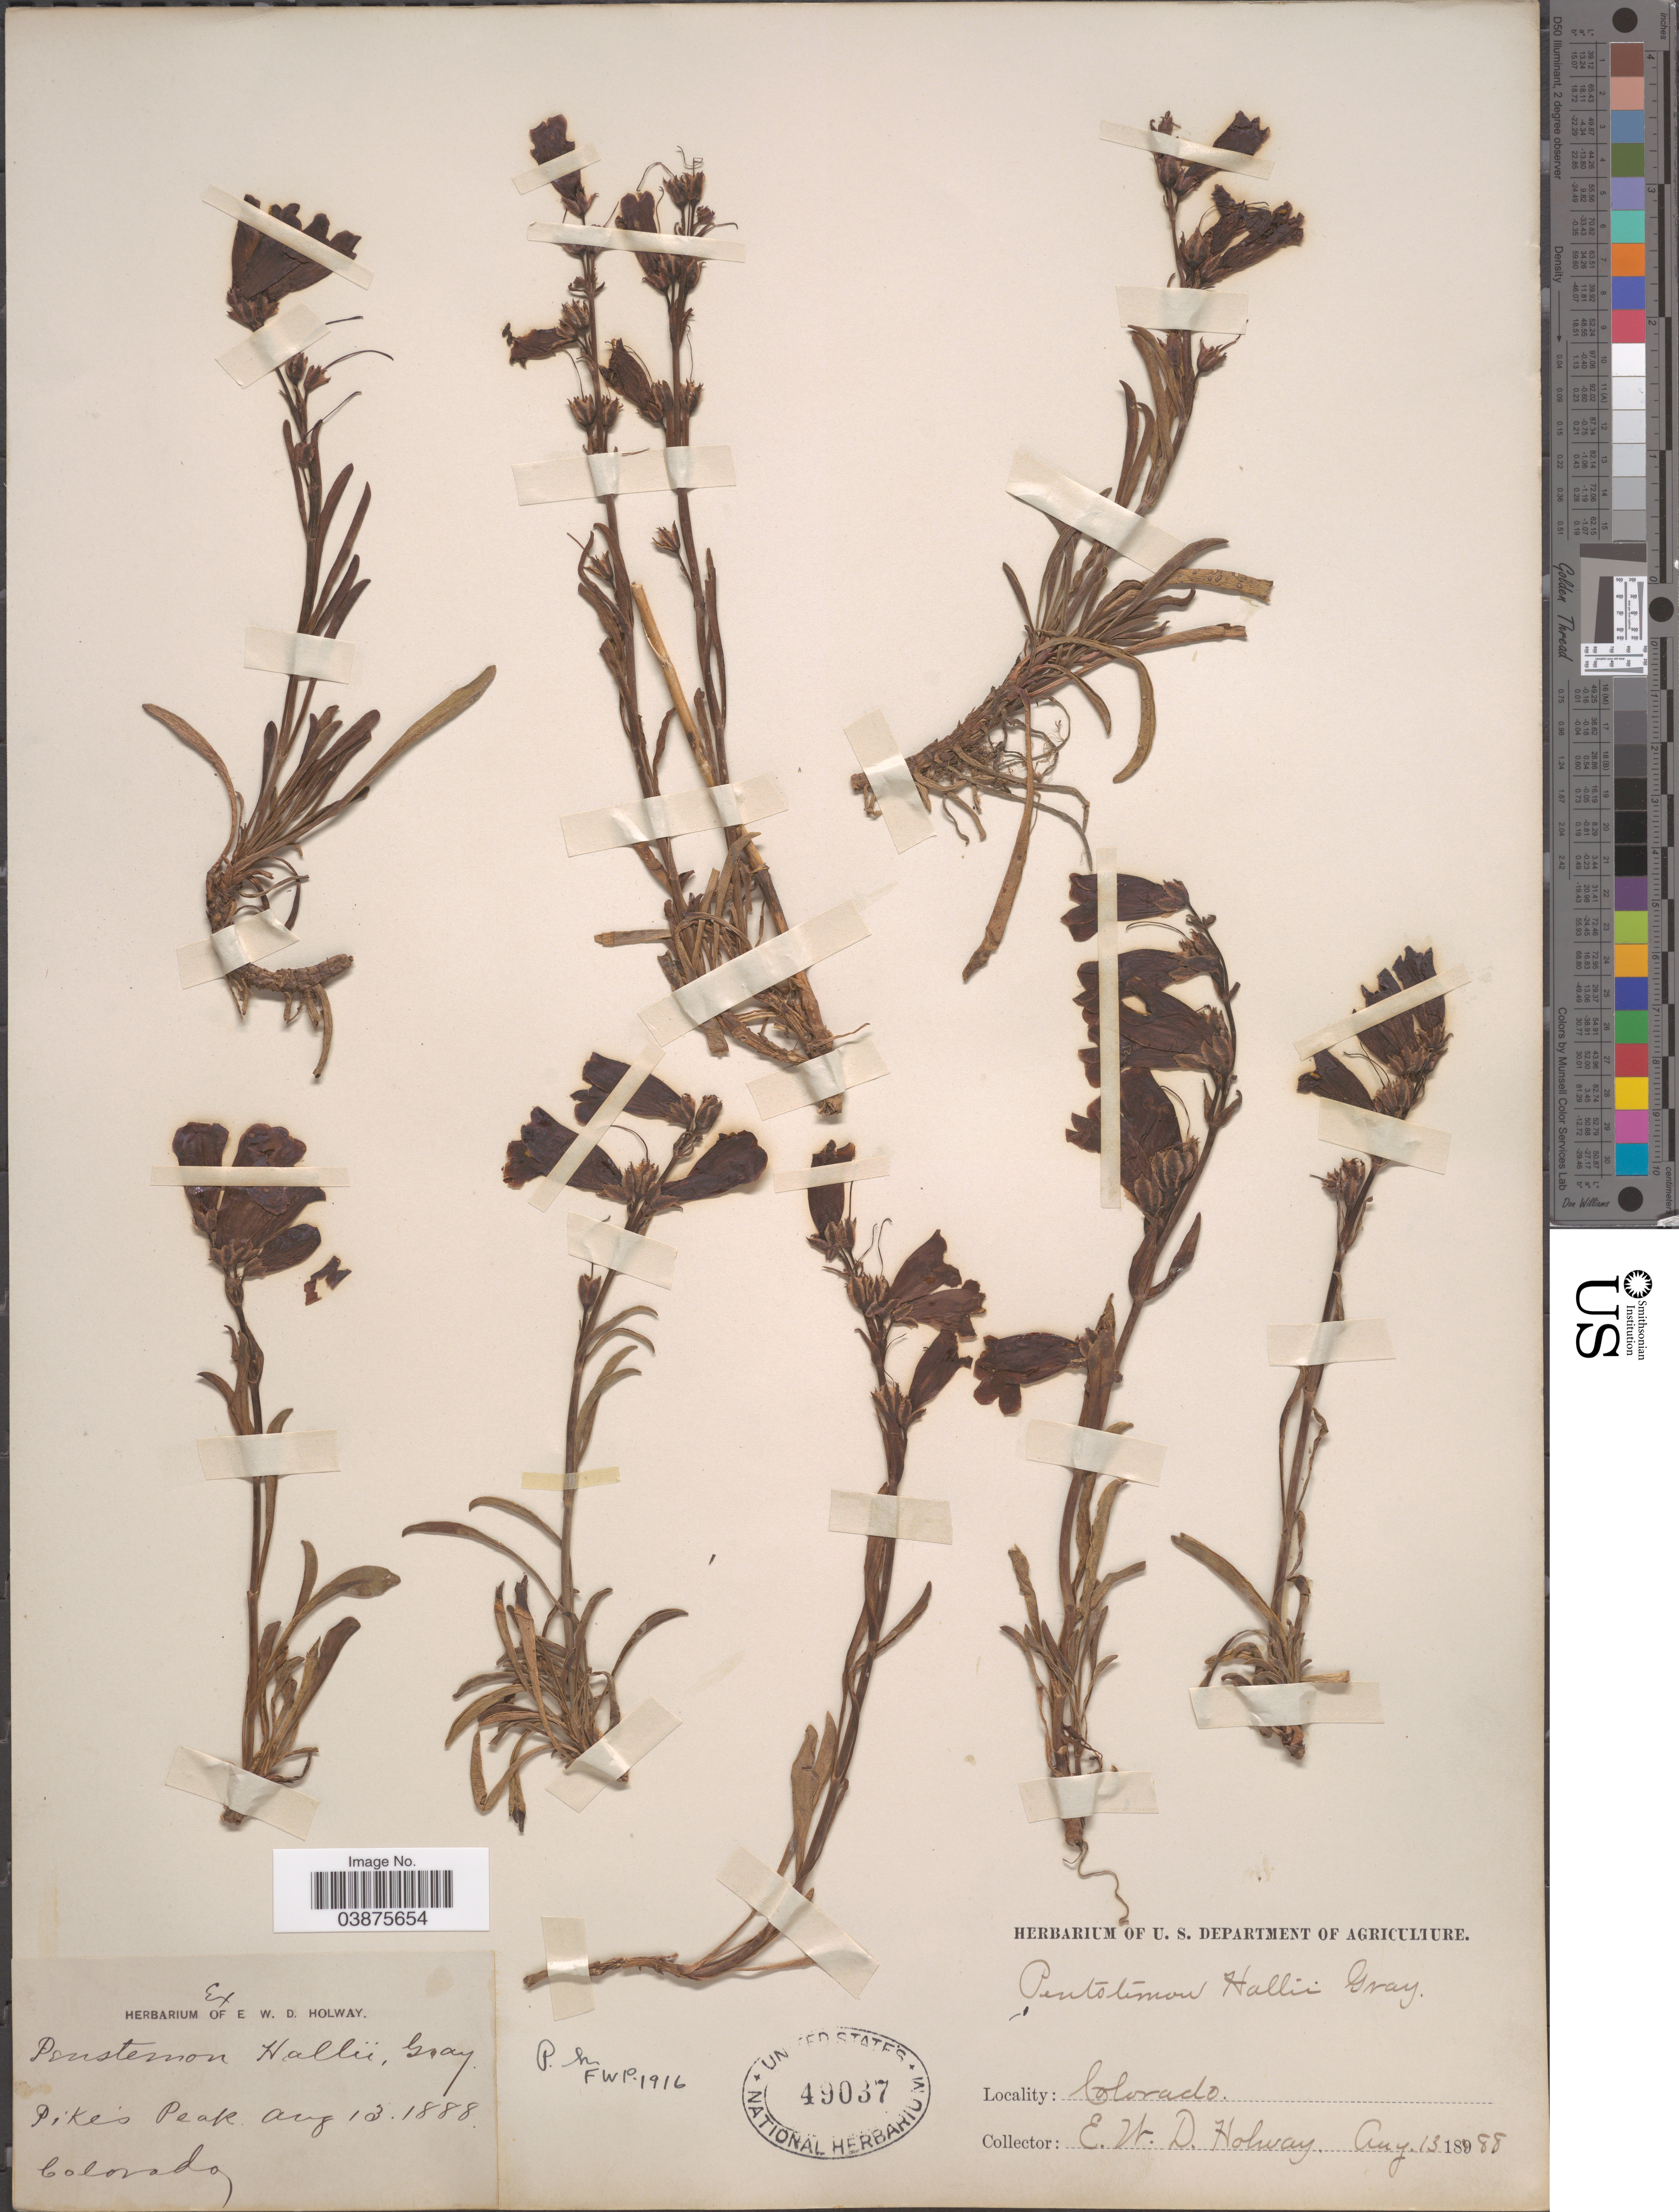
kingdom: Plantae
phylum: Tracheophyta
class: Magnoliopsida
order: Lamiales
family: Plantaginaceae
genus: Penstemon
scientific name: Penstemon hallii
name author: A. Gray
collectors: E. W. D. Holway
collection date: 1888-08-13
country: United States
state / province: Colorado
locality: Pikes Peak.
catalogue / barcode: US 49037